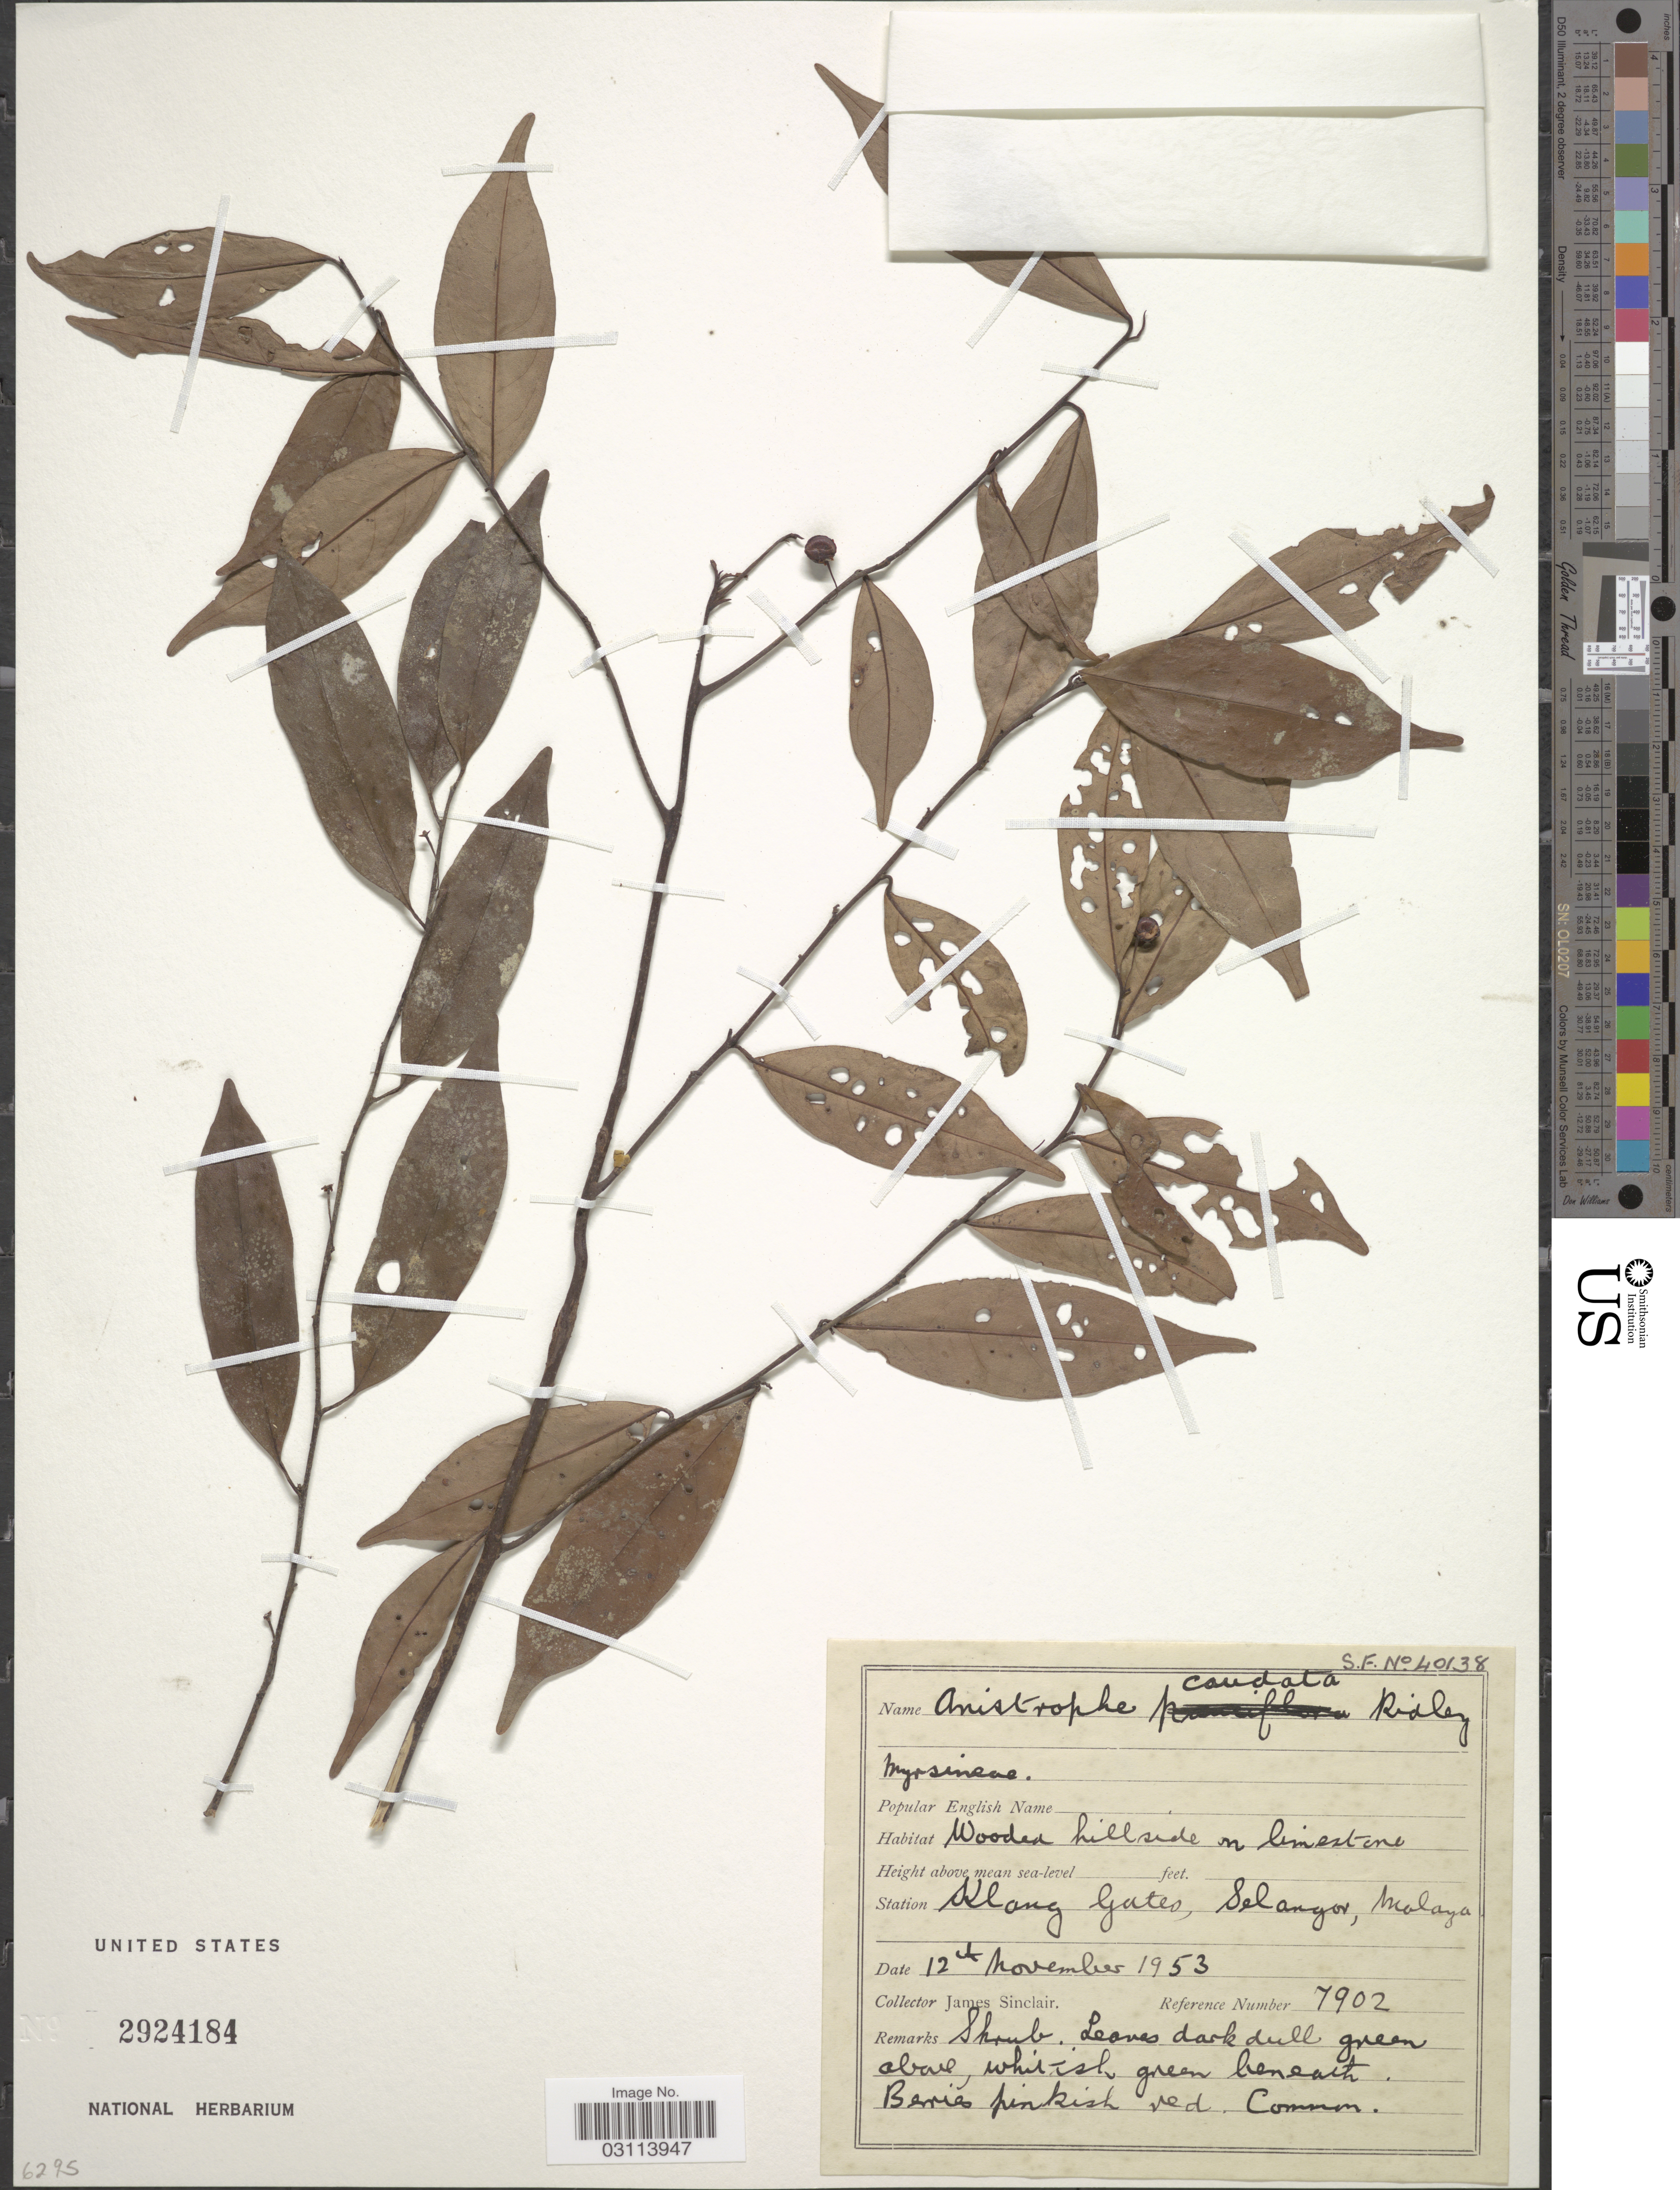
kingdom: Plantae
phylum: Tracheophyta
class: Magnoliopsida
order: Ericales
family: Primulaceae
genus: Antistrophe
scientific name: Antistrophe caudata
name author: King & Gamble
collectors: J. Sinclair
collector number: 7902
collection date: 1953-11-12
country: Malaysia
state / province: Selangor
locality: Klang Gates, Malaya.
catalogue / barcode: US 2924184